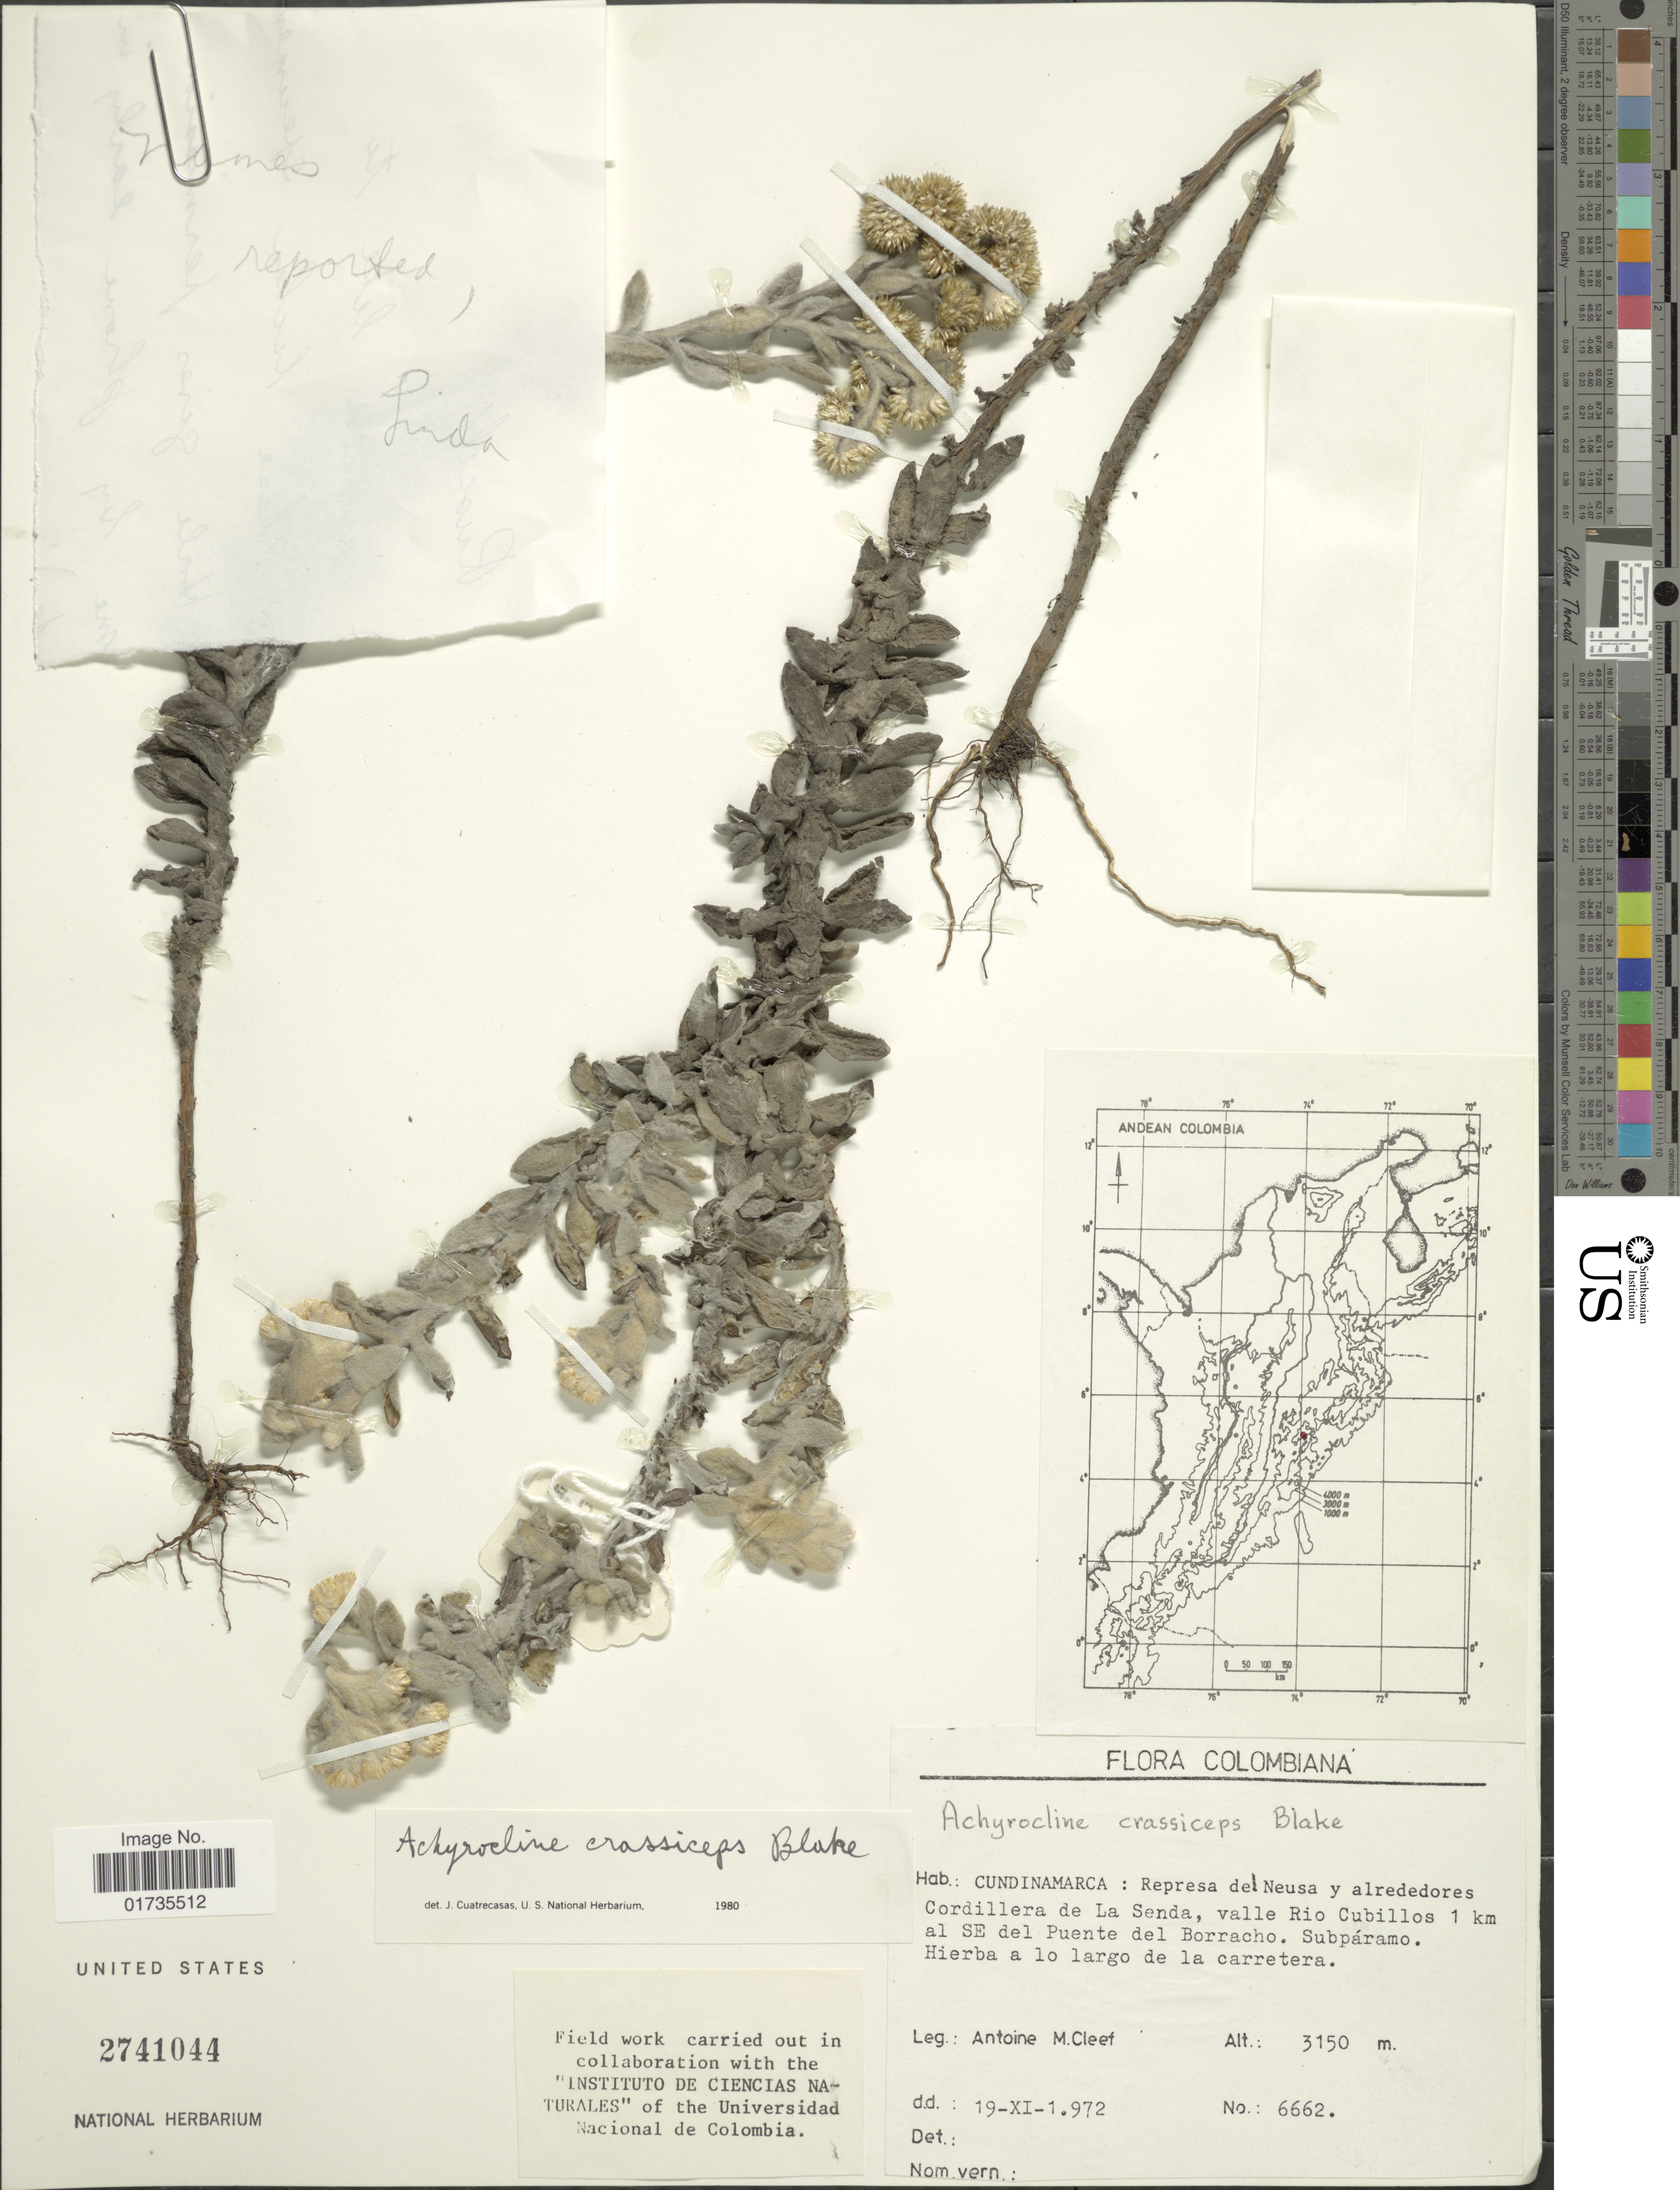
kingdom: Plantae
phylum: Tracheophyta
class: Magnoliopsida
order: Asterales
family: Asteraceae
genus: Achyrocline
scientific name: Achyrocline crassiceps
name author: S.F. Blake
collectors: A. M. Cleef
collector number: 6662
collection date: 1972-11-19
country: Colombia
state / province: Cundinamarca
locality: Cundinamarca: Represa de Nuesa y alrededores Cordillera de La Senda, valle Rio Cubillos 1 km al SE del Puente del Borracho.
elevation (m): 3150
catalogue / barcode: US 2741044